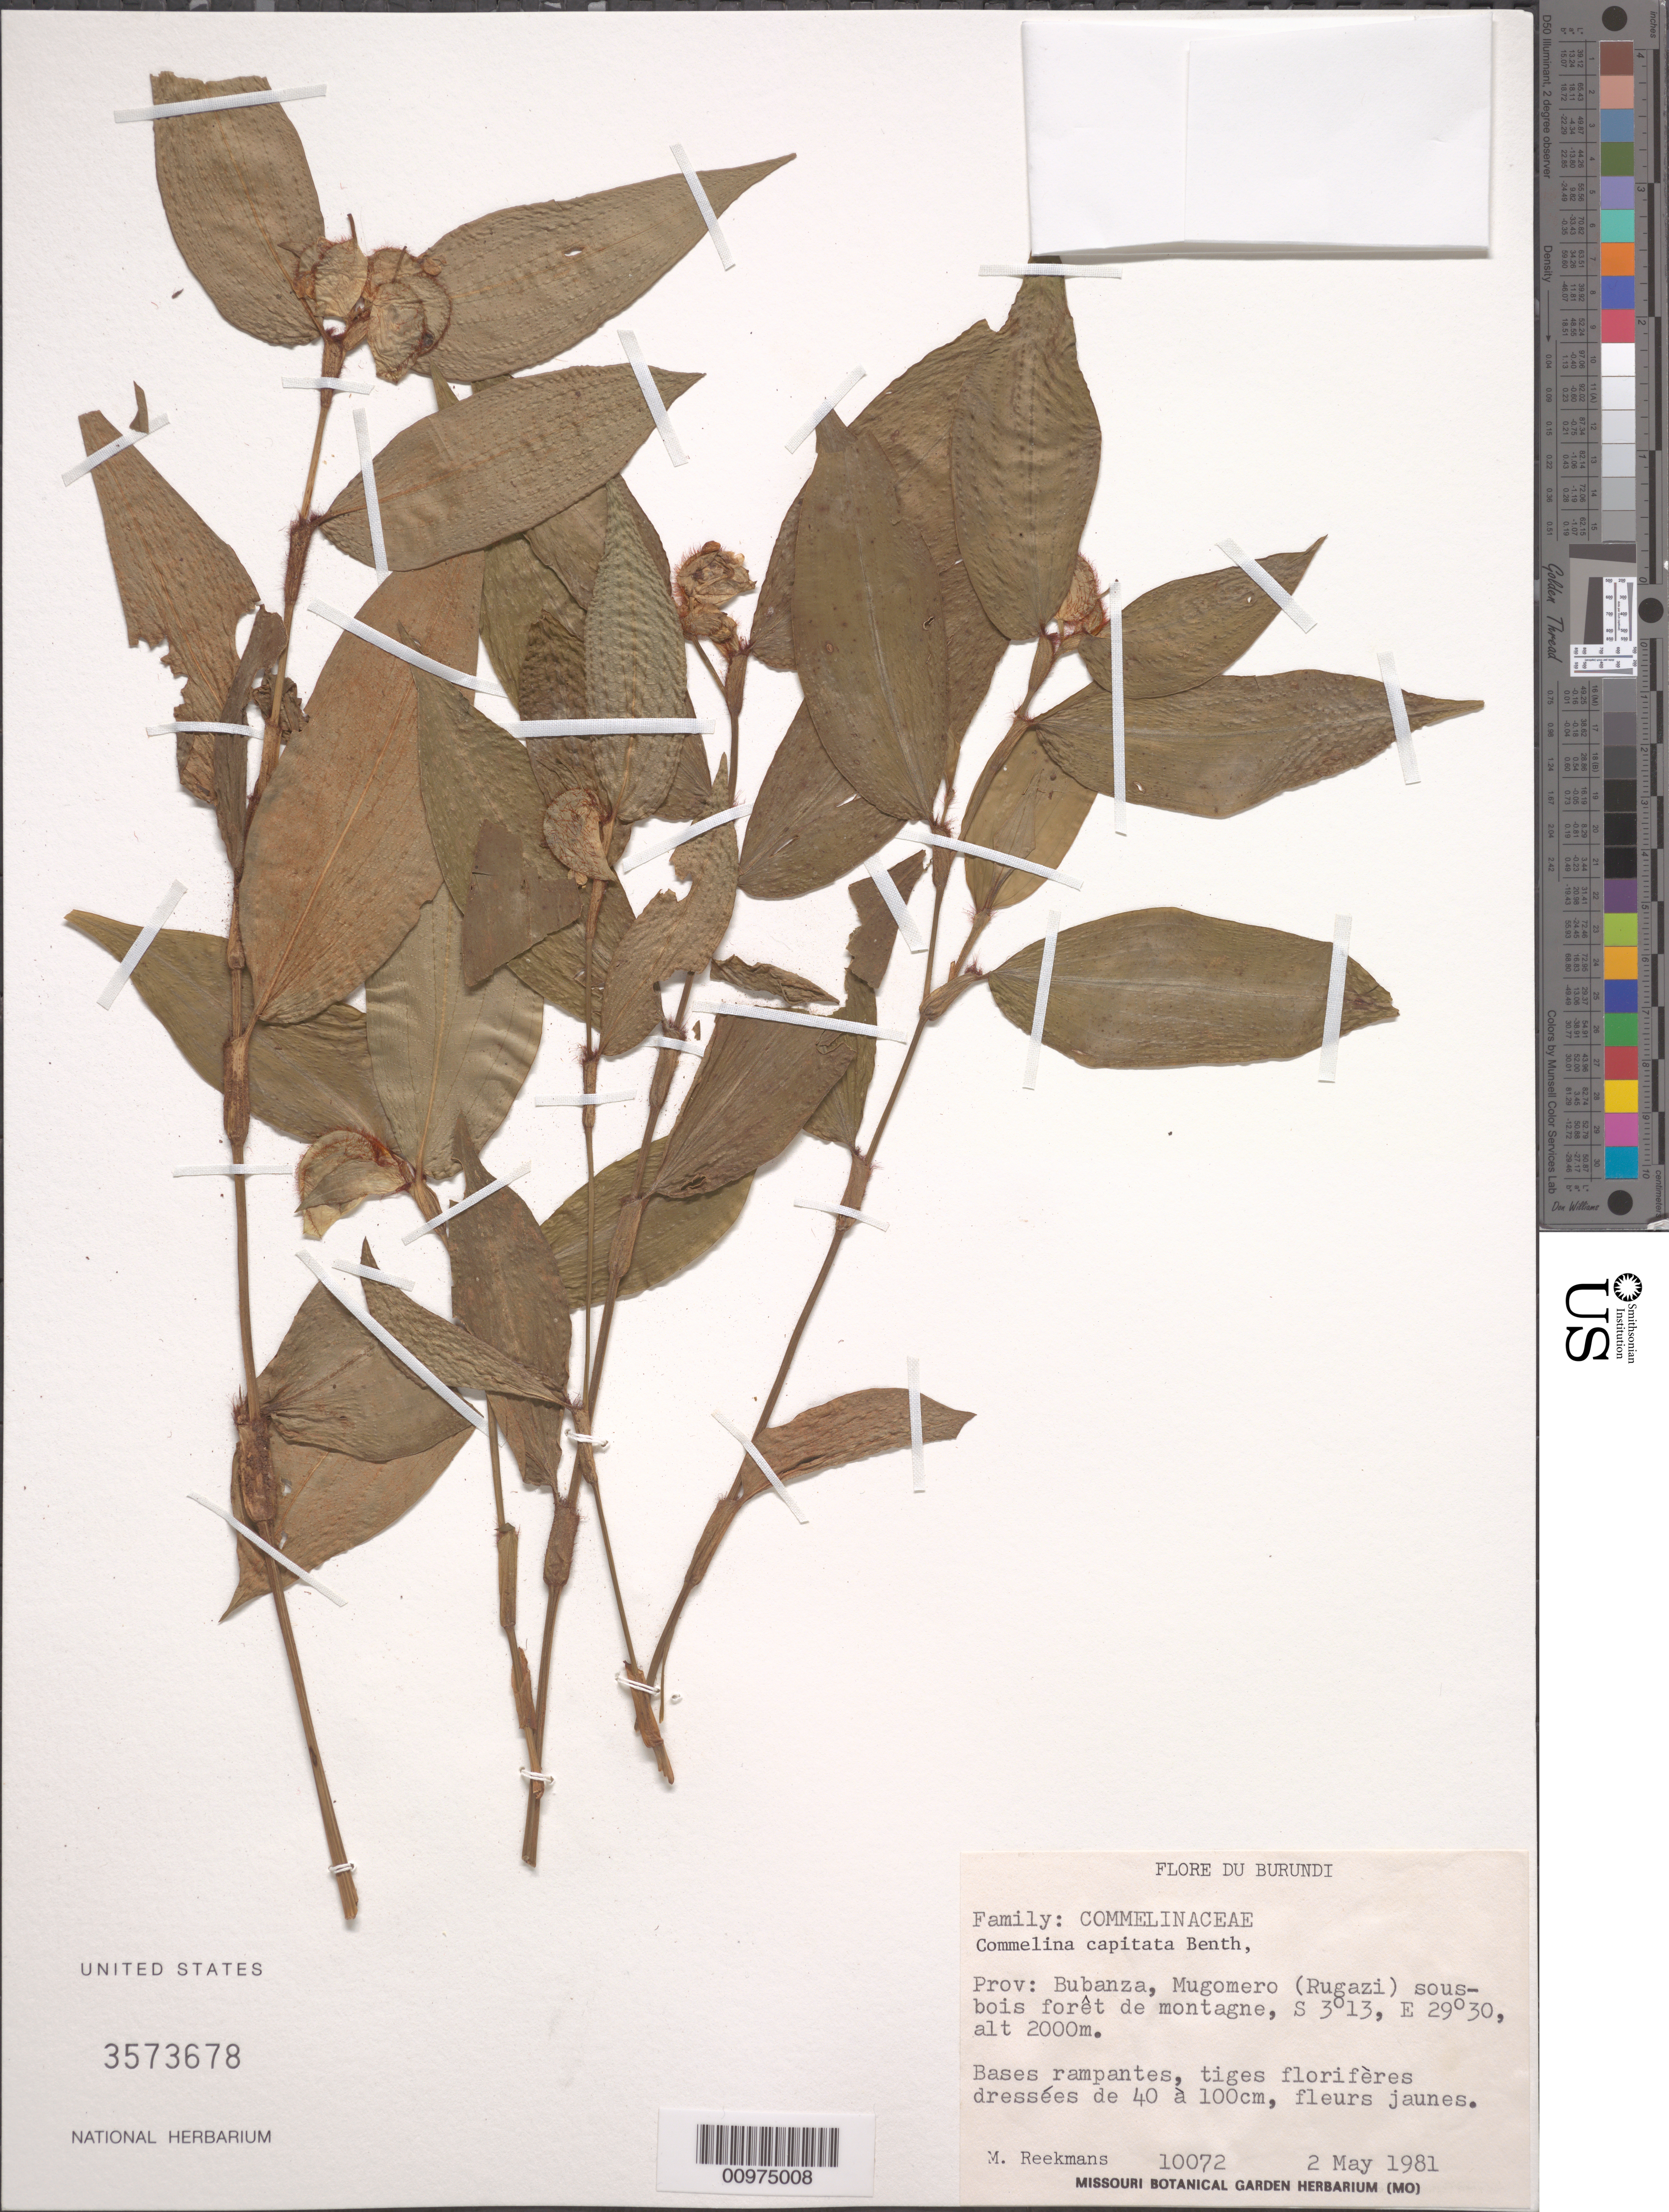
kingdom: Plantae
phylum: Tracheophyta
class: Liliopsida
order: Commelinales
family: Commelinaceae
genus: Commelina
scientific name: Commelina capitata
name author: Benth.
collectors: M. Reekmans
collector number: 10072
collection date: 1981-05-02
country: Burundi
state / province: Bubanza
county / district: Mugomero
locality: (Rugazi)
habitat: sous-bois forêt de montagne,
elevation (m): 2000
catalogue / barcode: US 3573678